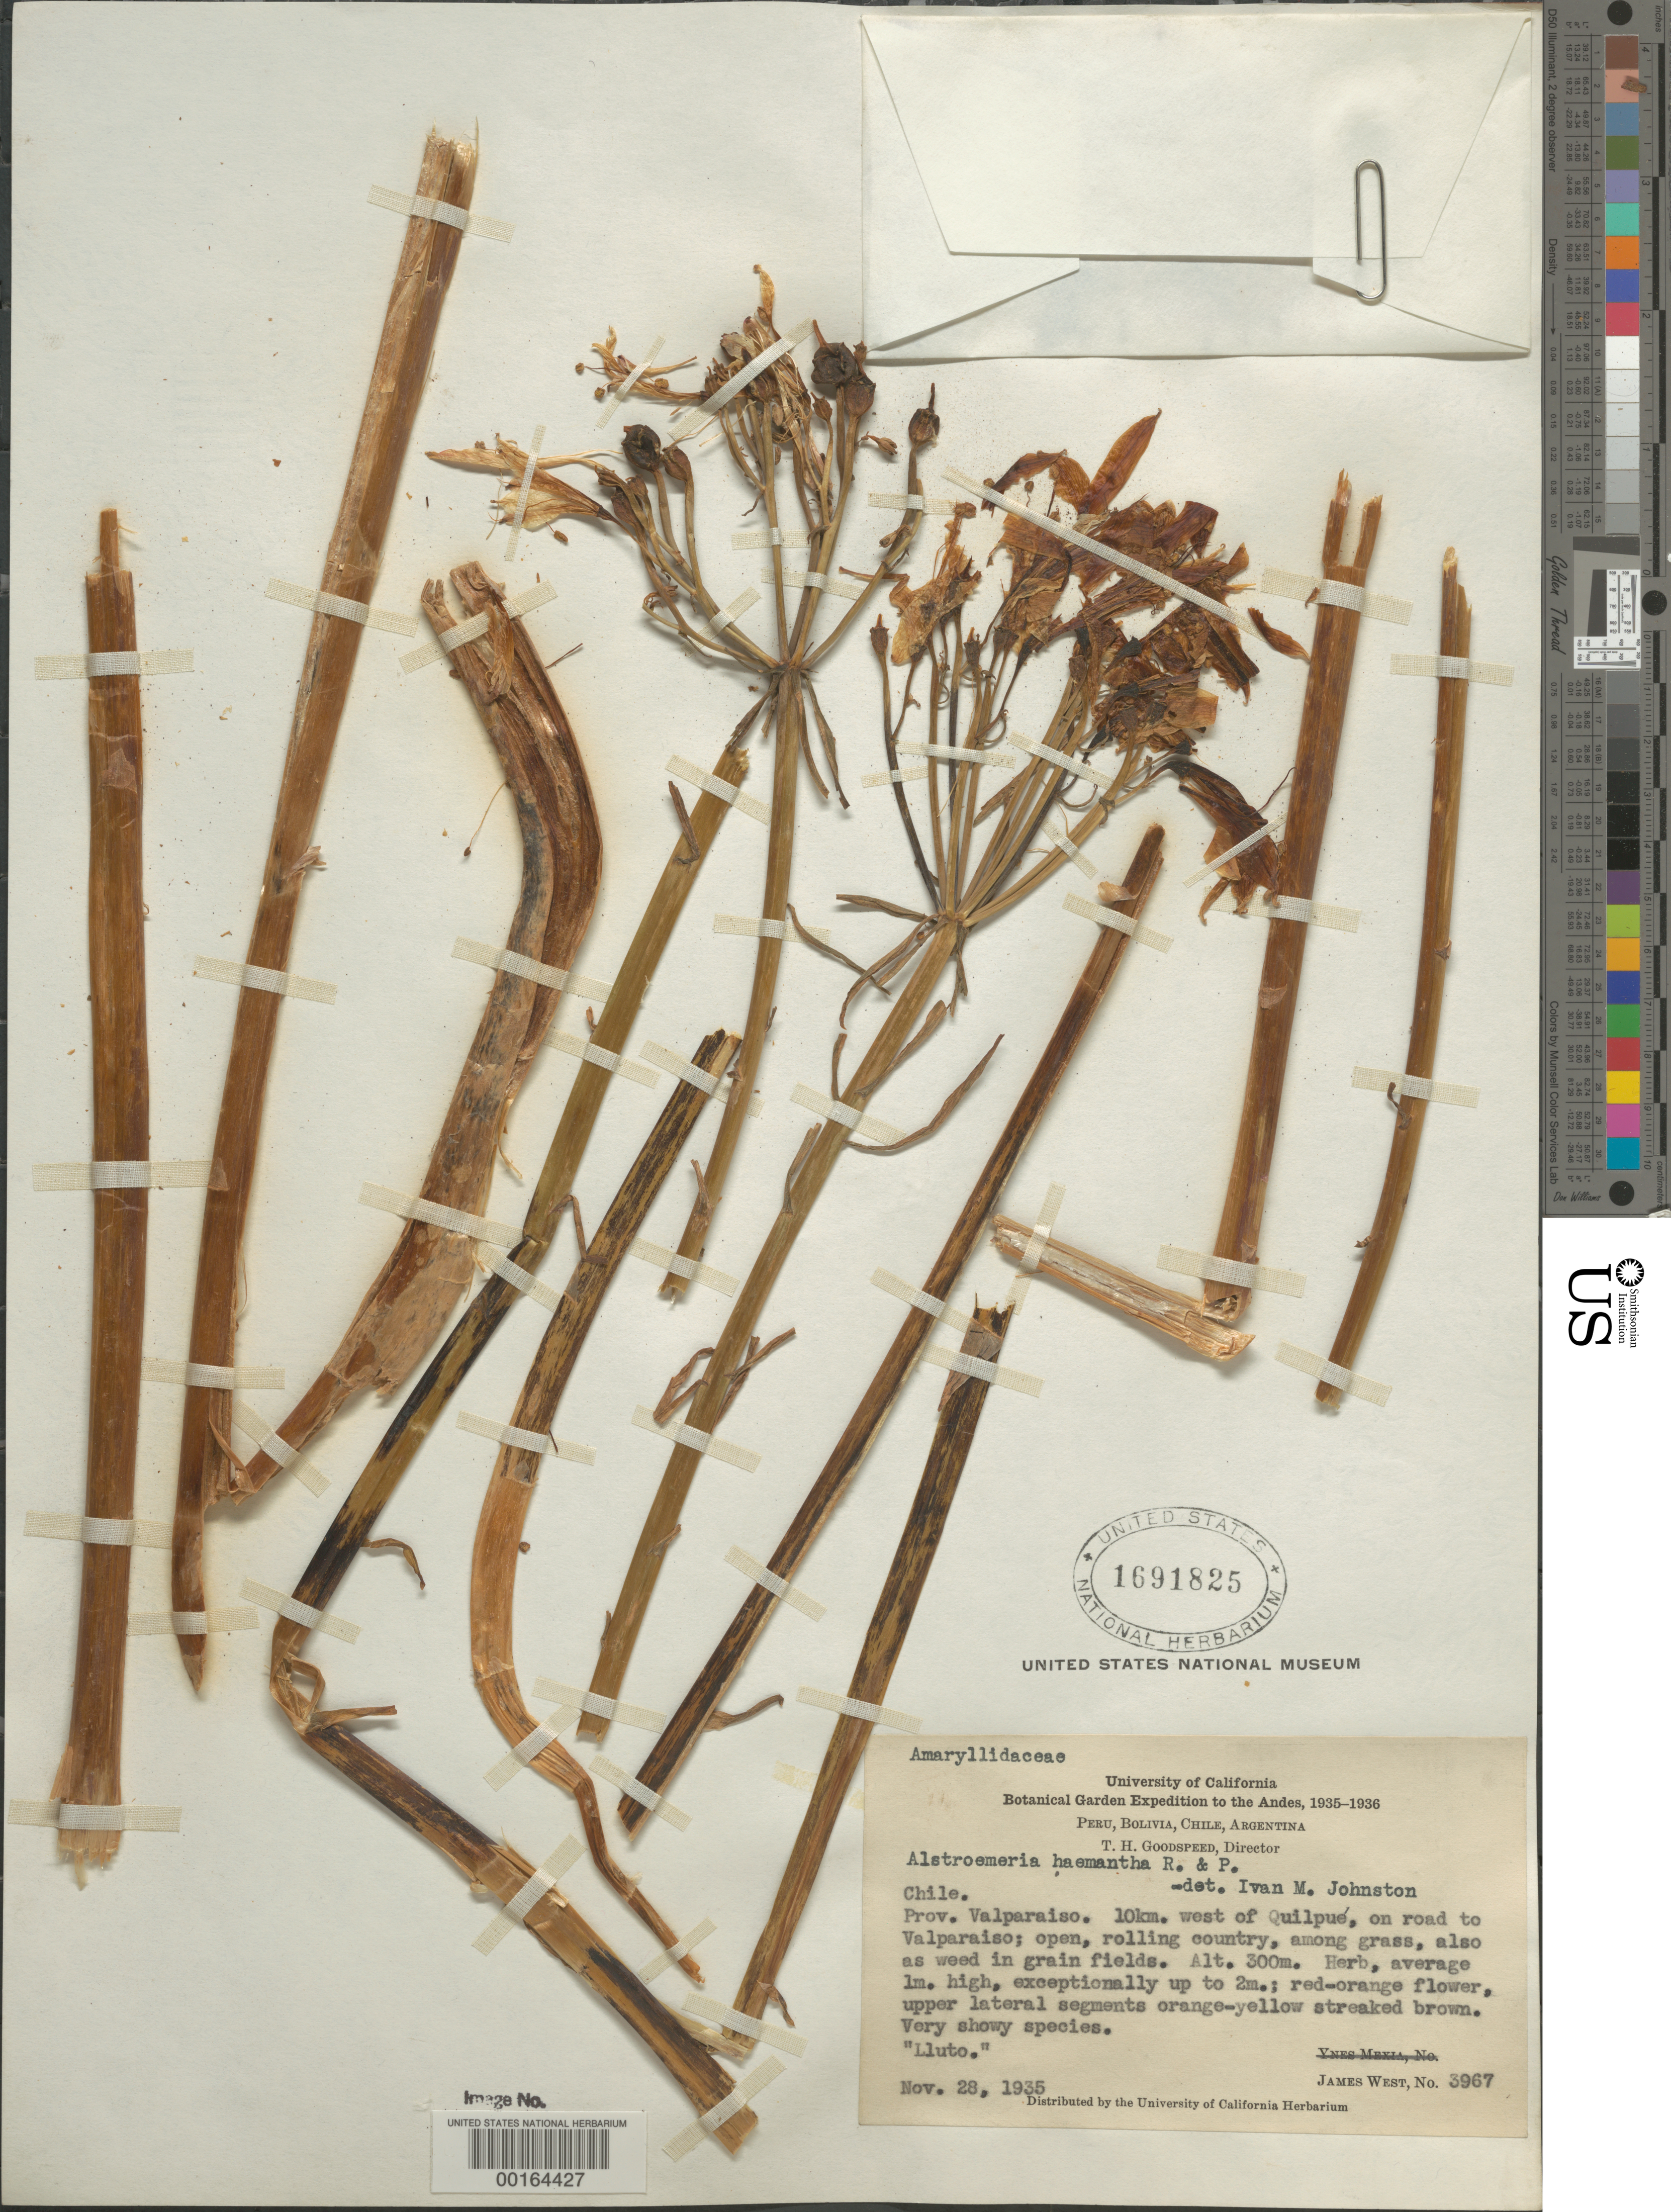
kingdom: Plantae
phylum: Tracheophyta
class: Liliopsida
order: Liliales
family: Alstroemeriaceae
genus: Alstroemeria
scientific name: Alstroemeria haemantha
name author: Ruiz & Pav.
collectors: J. West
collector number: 3967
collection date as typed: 28 Nov 1935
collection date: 1935-11-28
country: Chile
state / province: Valparaíso (V)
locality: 10 km w of quilpue, on road to valparaiso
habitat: Open, rolling country, among grass, also as weed in grain fields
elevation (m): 300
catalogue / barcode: US 1691825